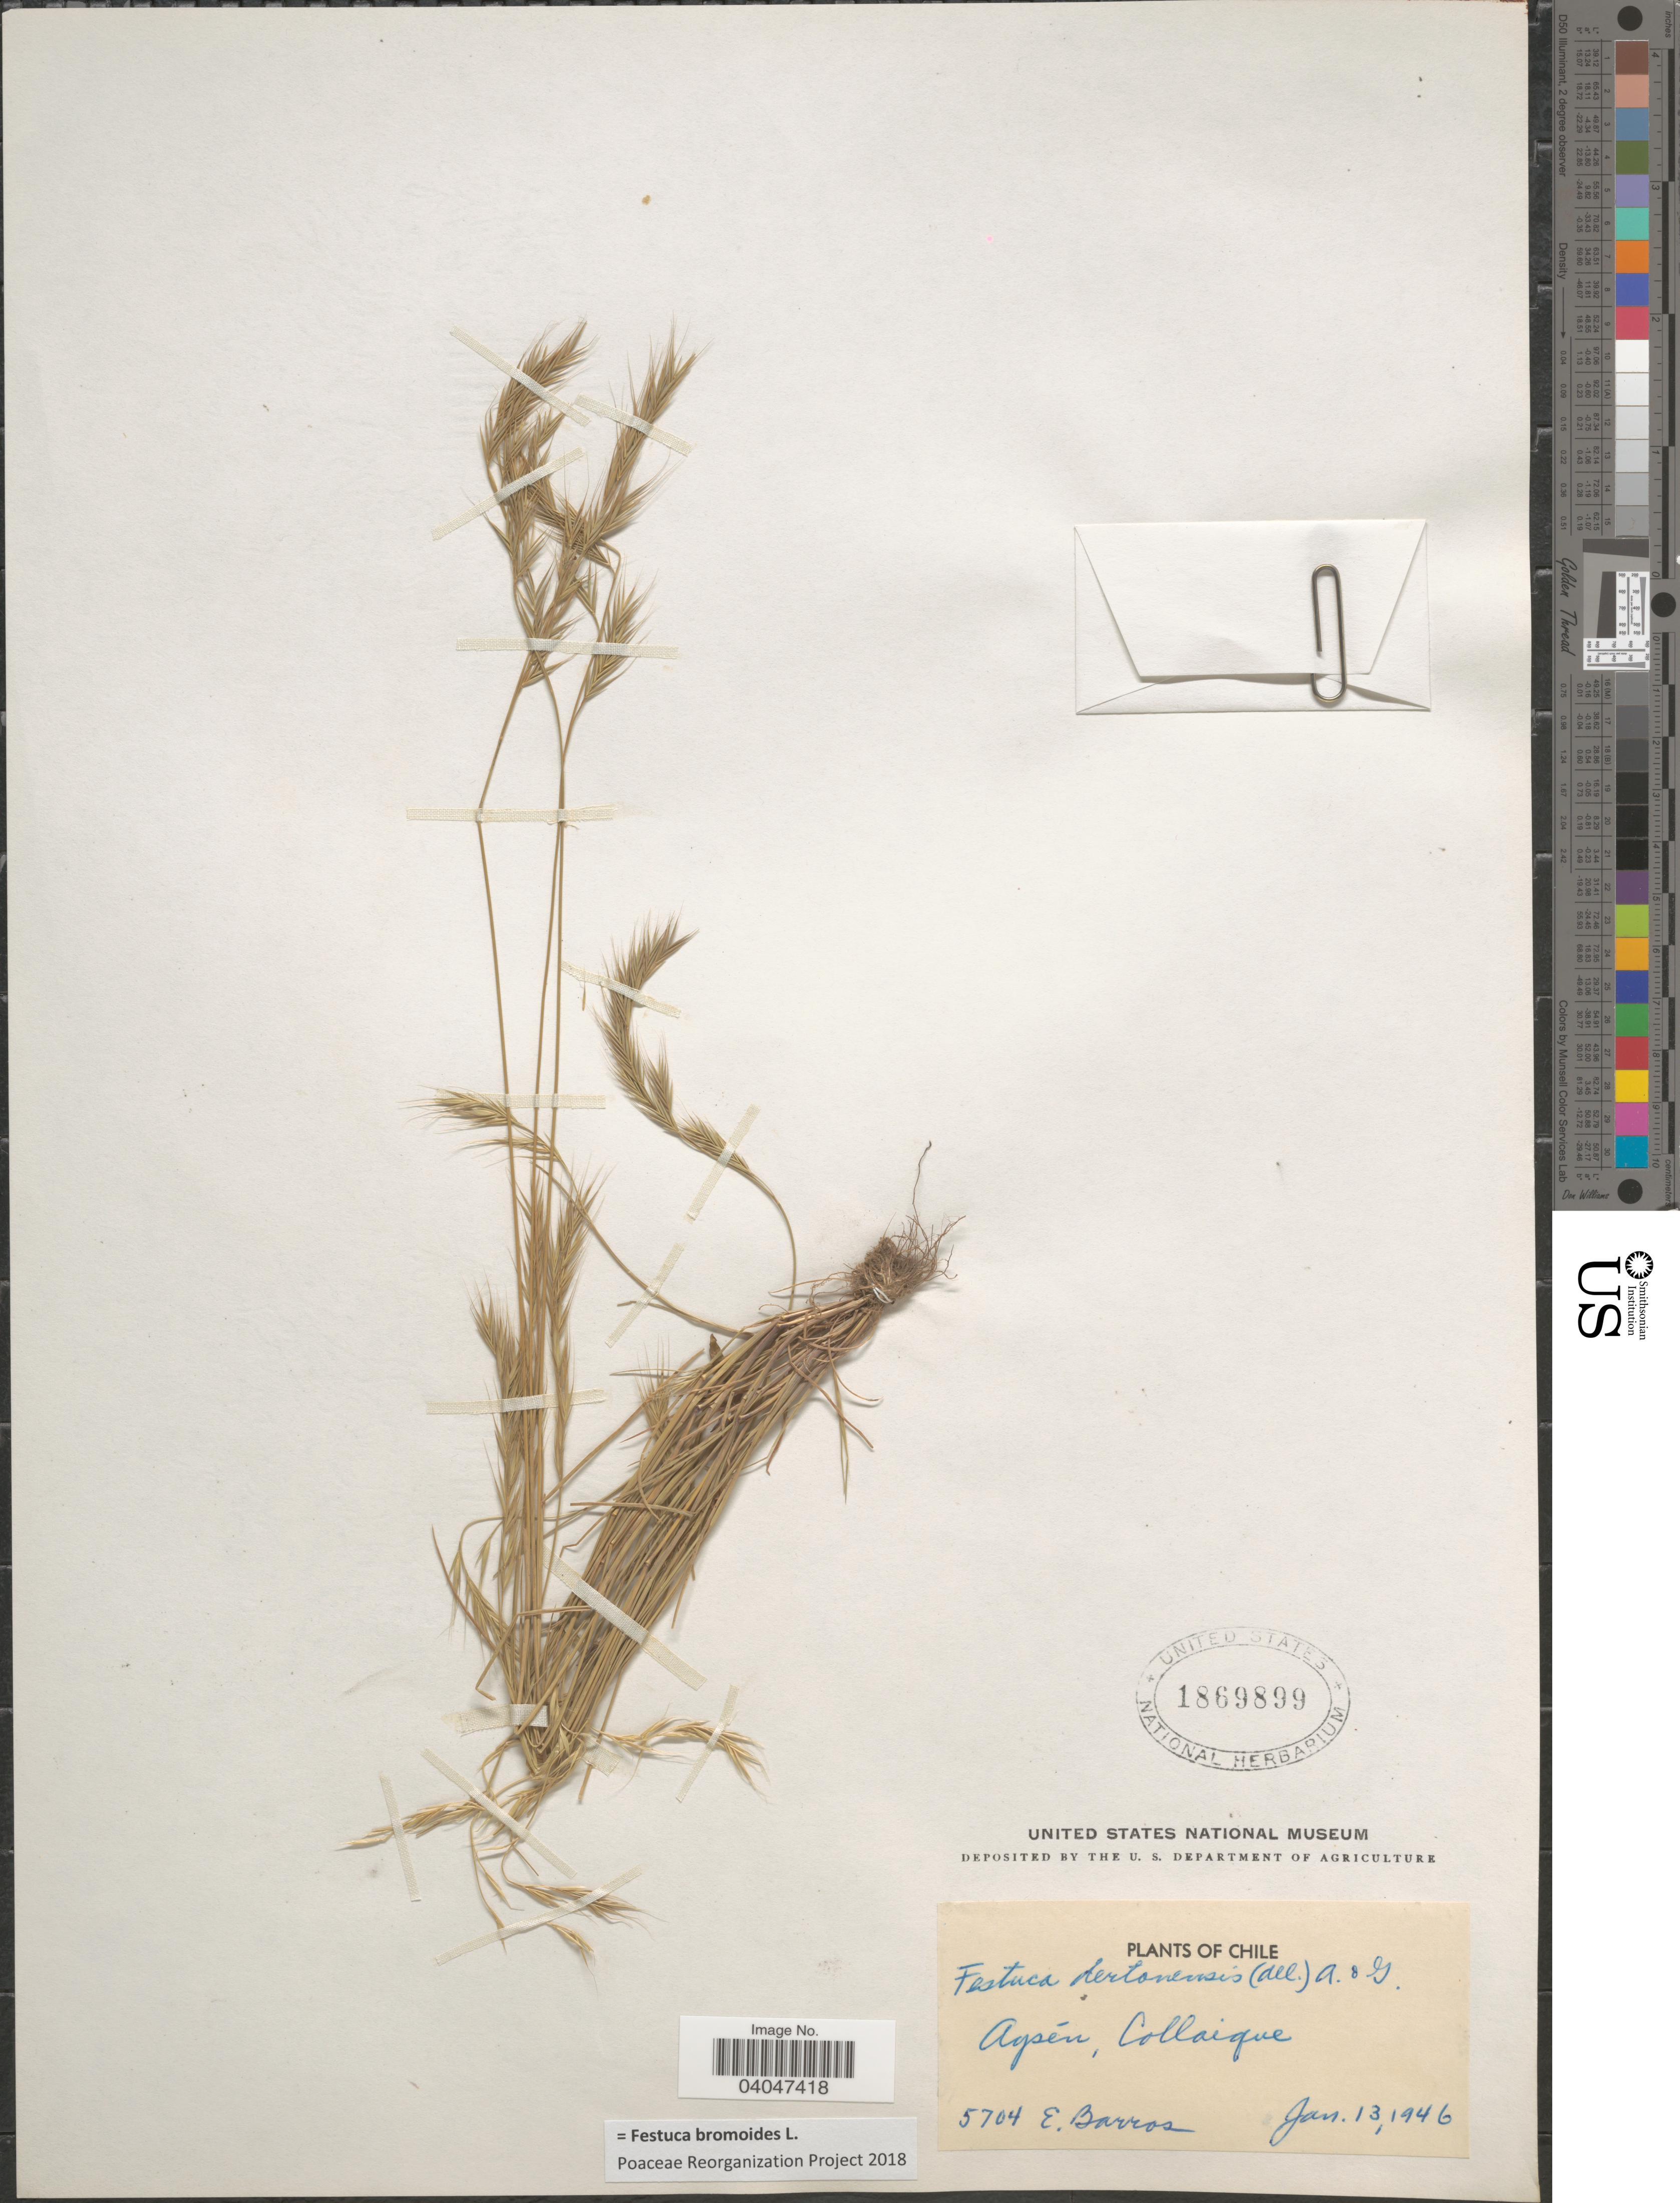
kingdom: Plantae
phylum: Tracheophyta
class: Liliopsida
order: Poales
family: Poaceae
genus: Festuca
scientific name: Festuca bromoides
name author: L.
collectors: E. Barros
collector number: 5704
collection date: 1946-01-13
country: Chile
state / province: Aisén (XI)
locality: Aysén, Collaique.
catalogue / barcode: US 1869899